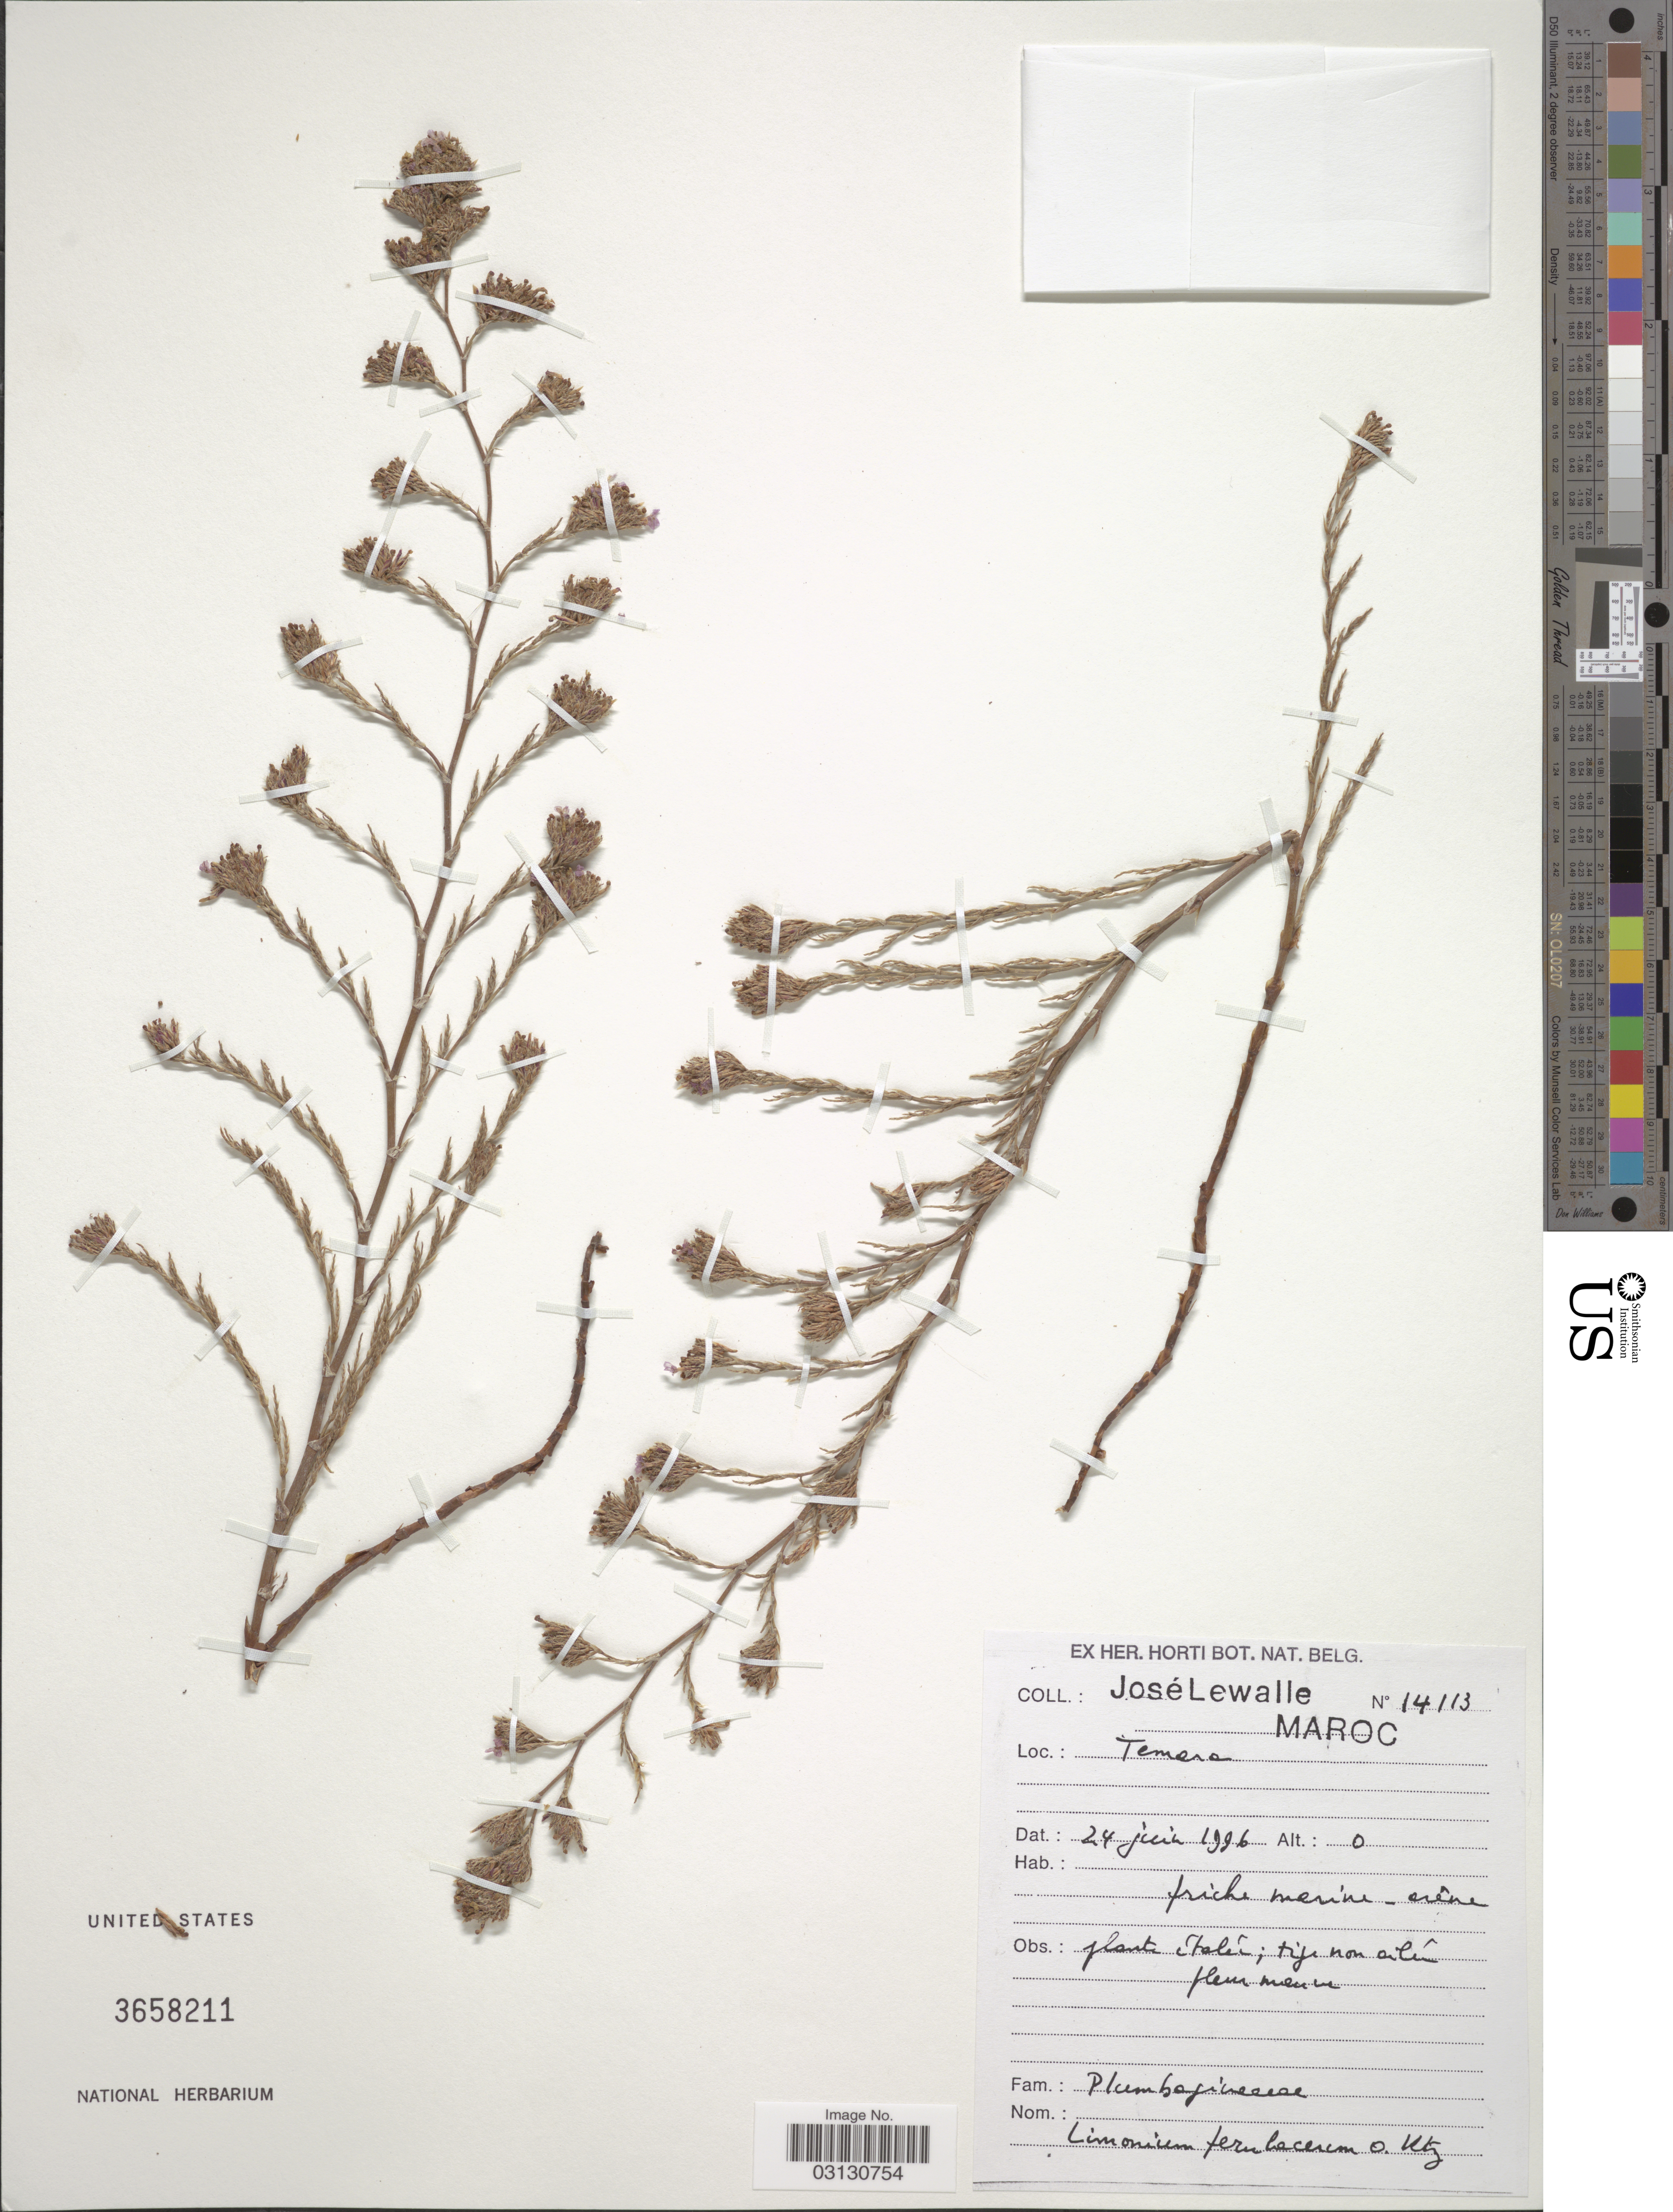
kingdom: Plantae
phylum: Tracheophyta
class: Magnoliopsida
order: Caryophyllales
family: Plumbaginaceae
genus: Myriolimon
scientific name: Myriolimon ferulaceum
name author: (L.) Lledó et al.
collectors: J. Lewalle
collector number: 14113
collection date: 1996-06-24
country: Morocco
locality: Temara, Maroc.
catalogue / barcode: US 3658211